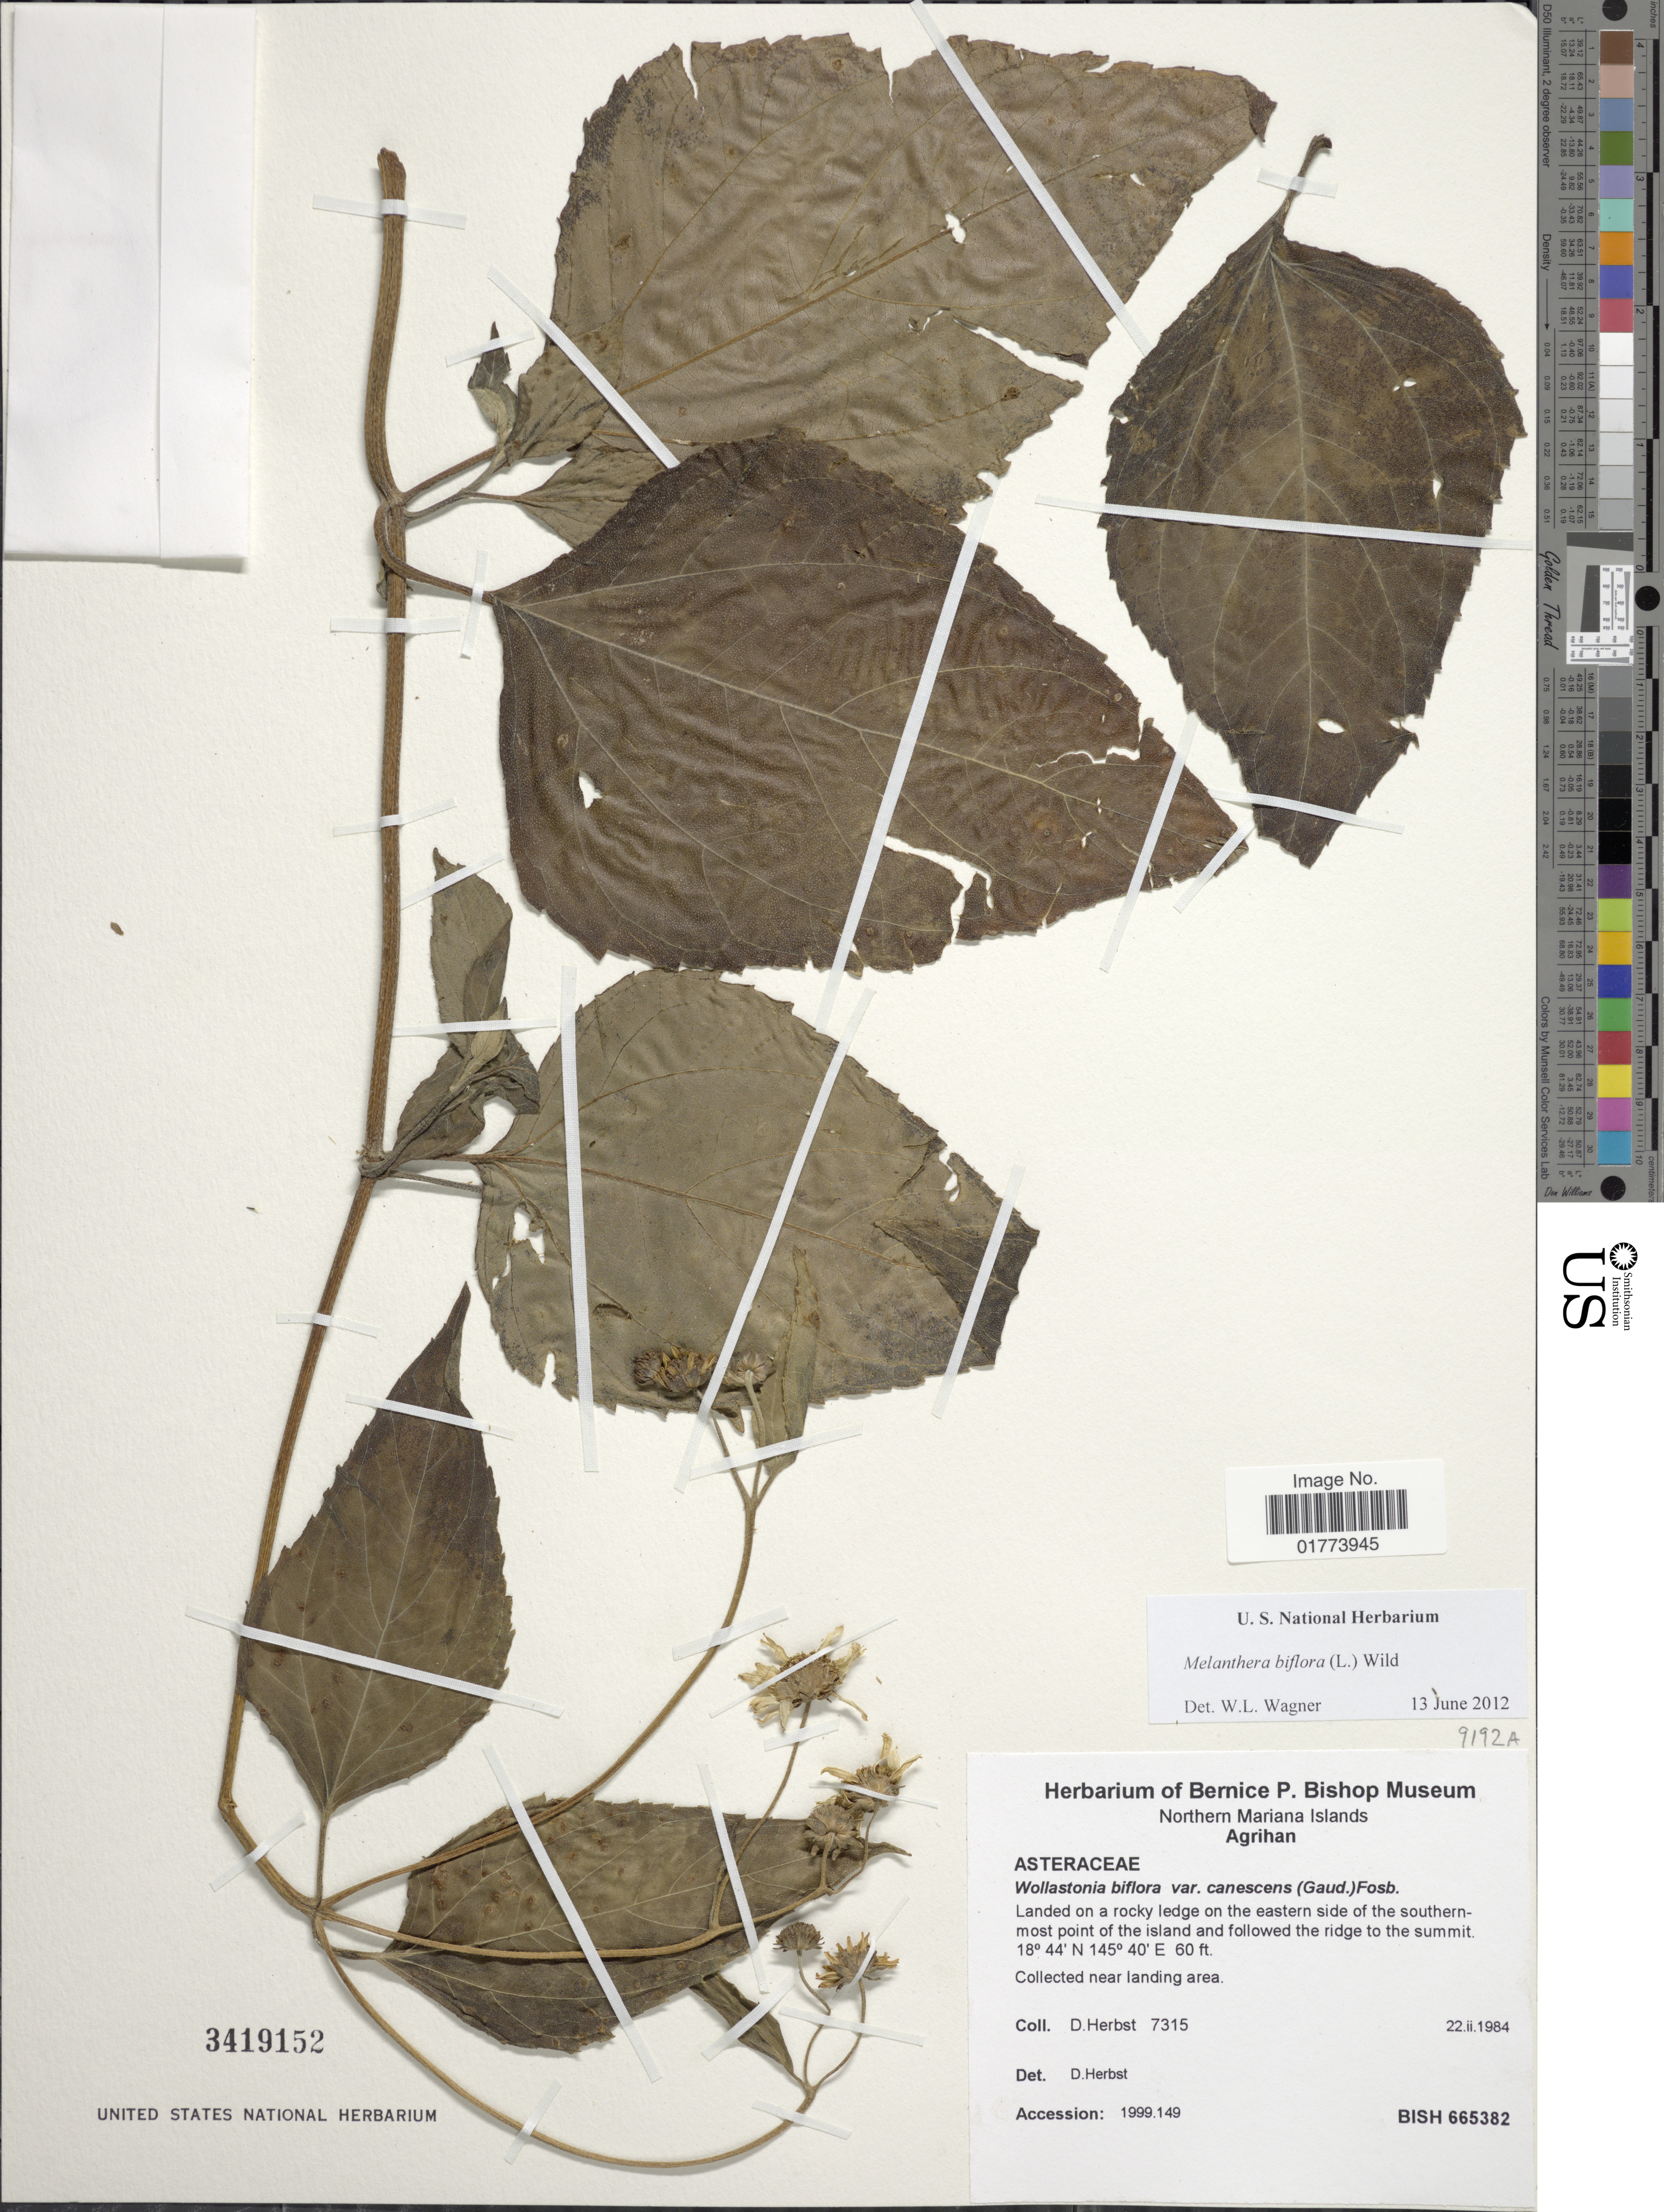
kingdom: Plantae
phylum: Tracheophyta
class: Magnoliopsida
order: Asterales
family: Asteraceae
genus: Wollastonia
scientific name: Wollastonia biflora var. biflora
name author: (L.) DC.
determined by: Wagner, W. L., (BOT), Smithsonian Institution - National Museum of Natural History (UNITED STATES)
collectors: D. Herbst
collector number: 7315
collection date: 1984-02-22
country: Northern Mariana Islands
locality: Agrihan, landed on a rocky ledge on the eastern side of the southern-most point of the island and followed the ridge to the summit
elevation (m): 18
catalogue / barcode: US 341952